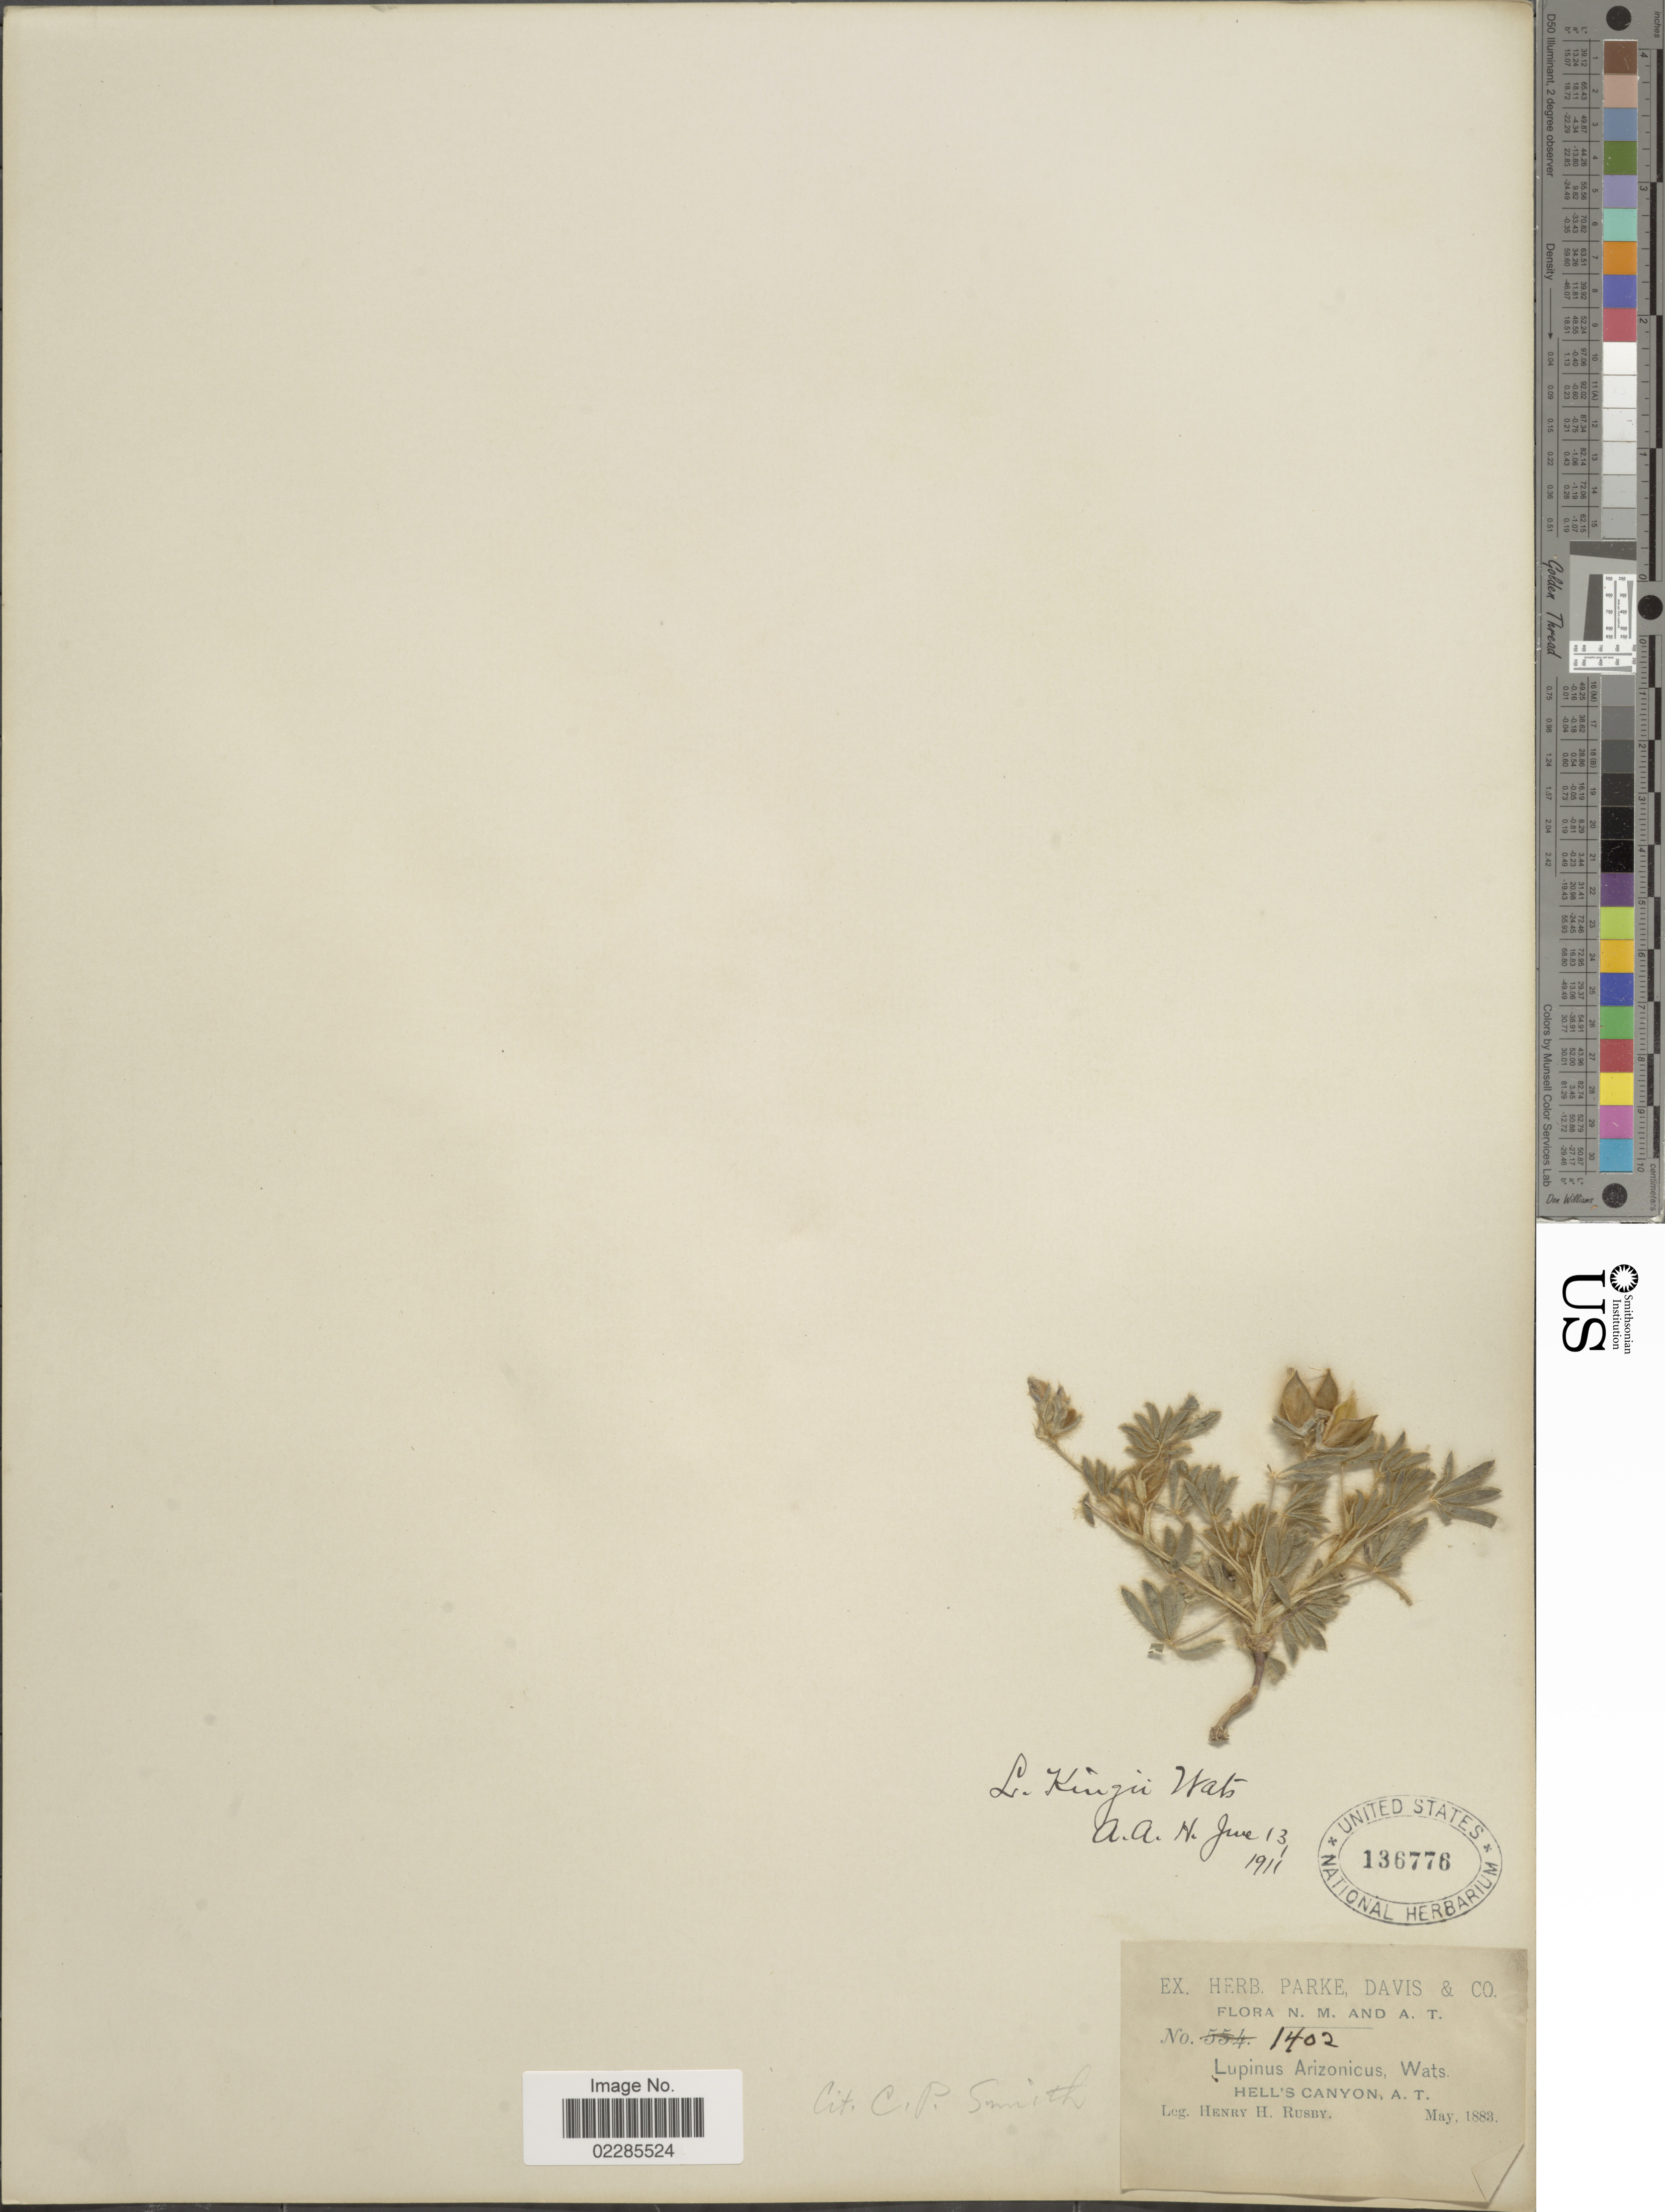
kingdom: Plantae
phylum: Tracheophyta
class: Magnoliopsida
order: Fabales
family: Fabaceae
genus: Lupinus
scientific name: Lupinus kingii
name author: S. Watson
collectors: H. H. Rusby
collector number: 1402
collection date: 1883-05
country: United States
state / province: New Mexico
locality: A.T., Hell's Canyon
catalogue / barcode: US 136776